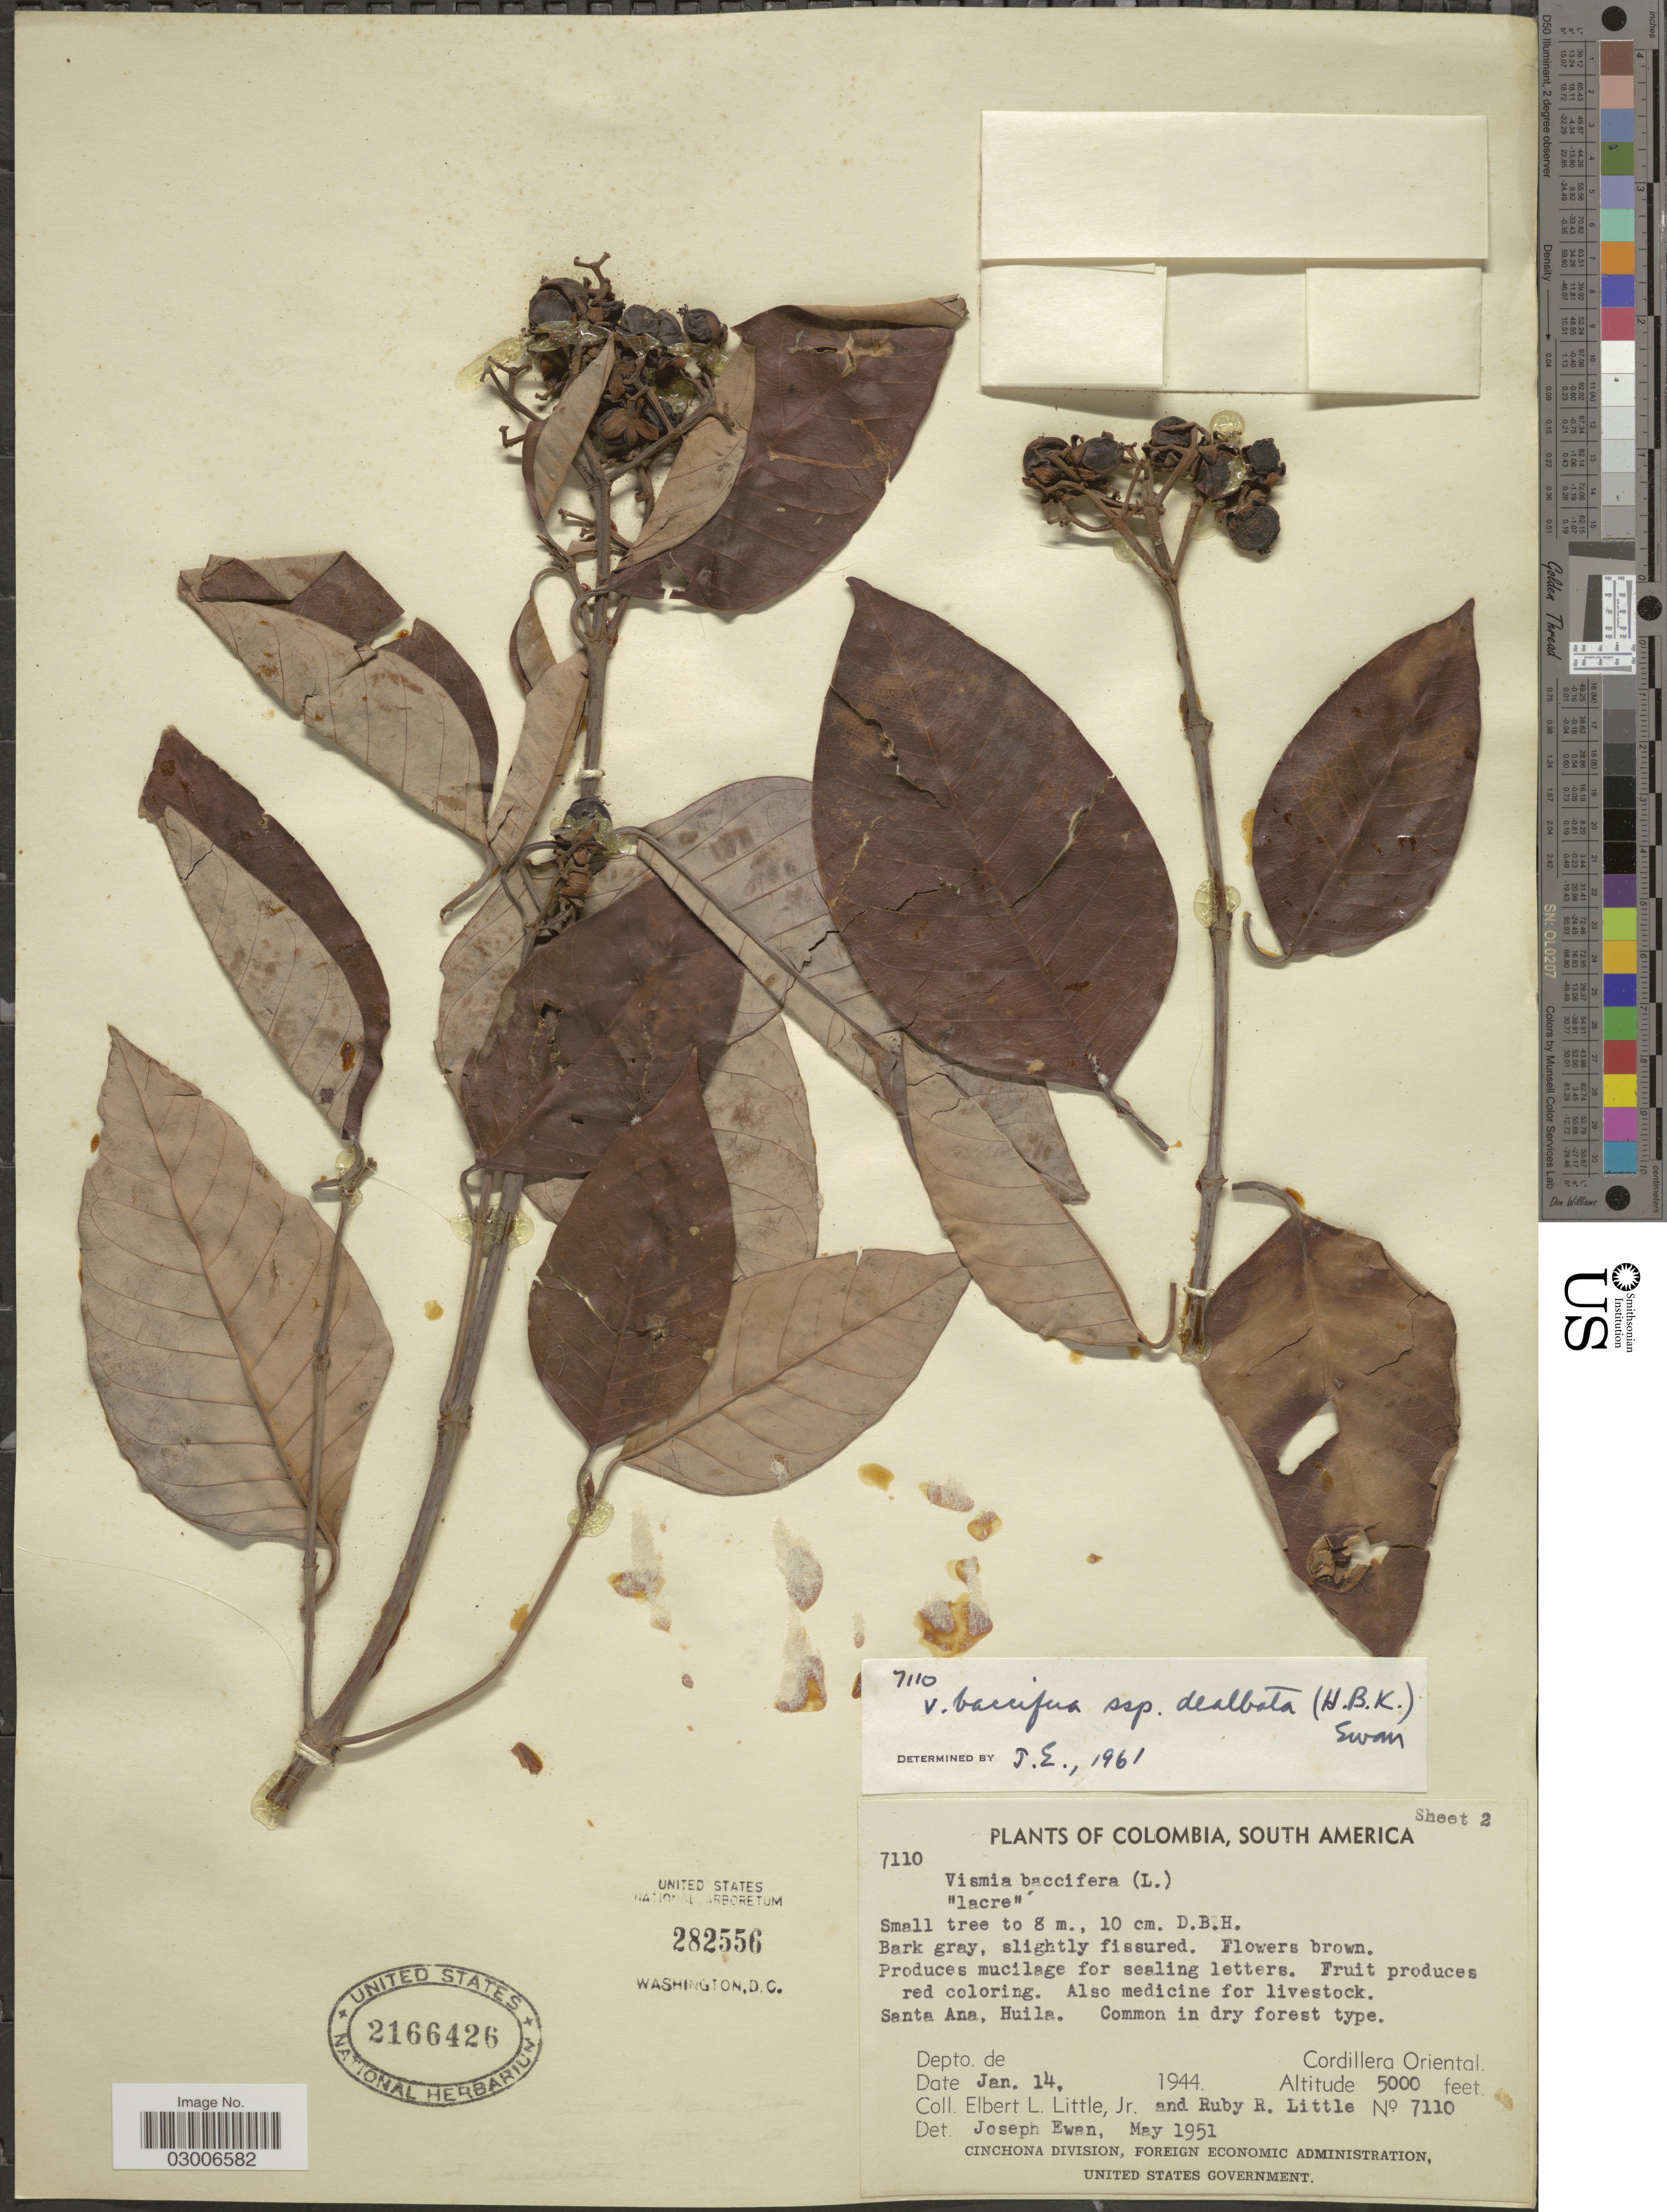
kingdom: Plantae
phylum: Tracheophyta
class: Magnoliopsida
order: Malpighiales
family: Hypericaceae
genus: Vismia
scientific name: Vismia baccifera subsp. dealbata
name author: (Kunth) Ewan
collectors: J. A. Ewan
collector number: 7110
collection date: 1951-05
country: Colombia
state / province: Huila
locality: Santa Ana, Huila, Cordillera Oriental.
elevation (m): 1524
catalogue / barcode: US 2166426